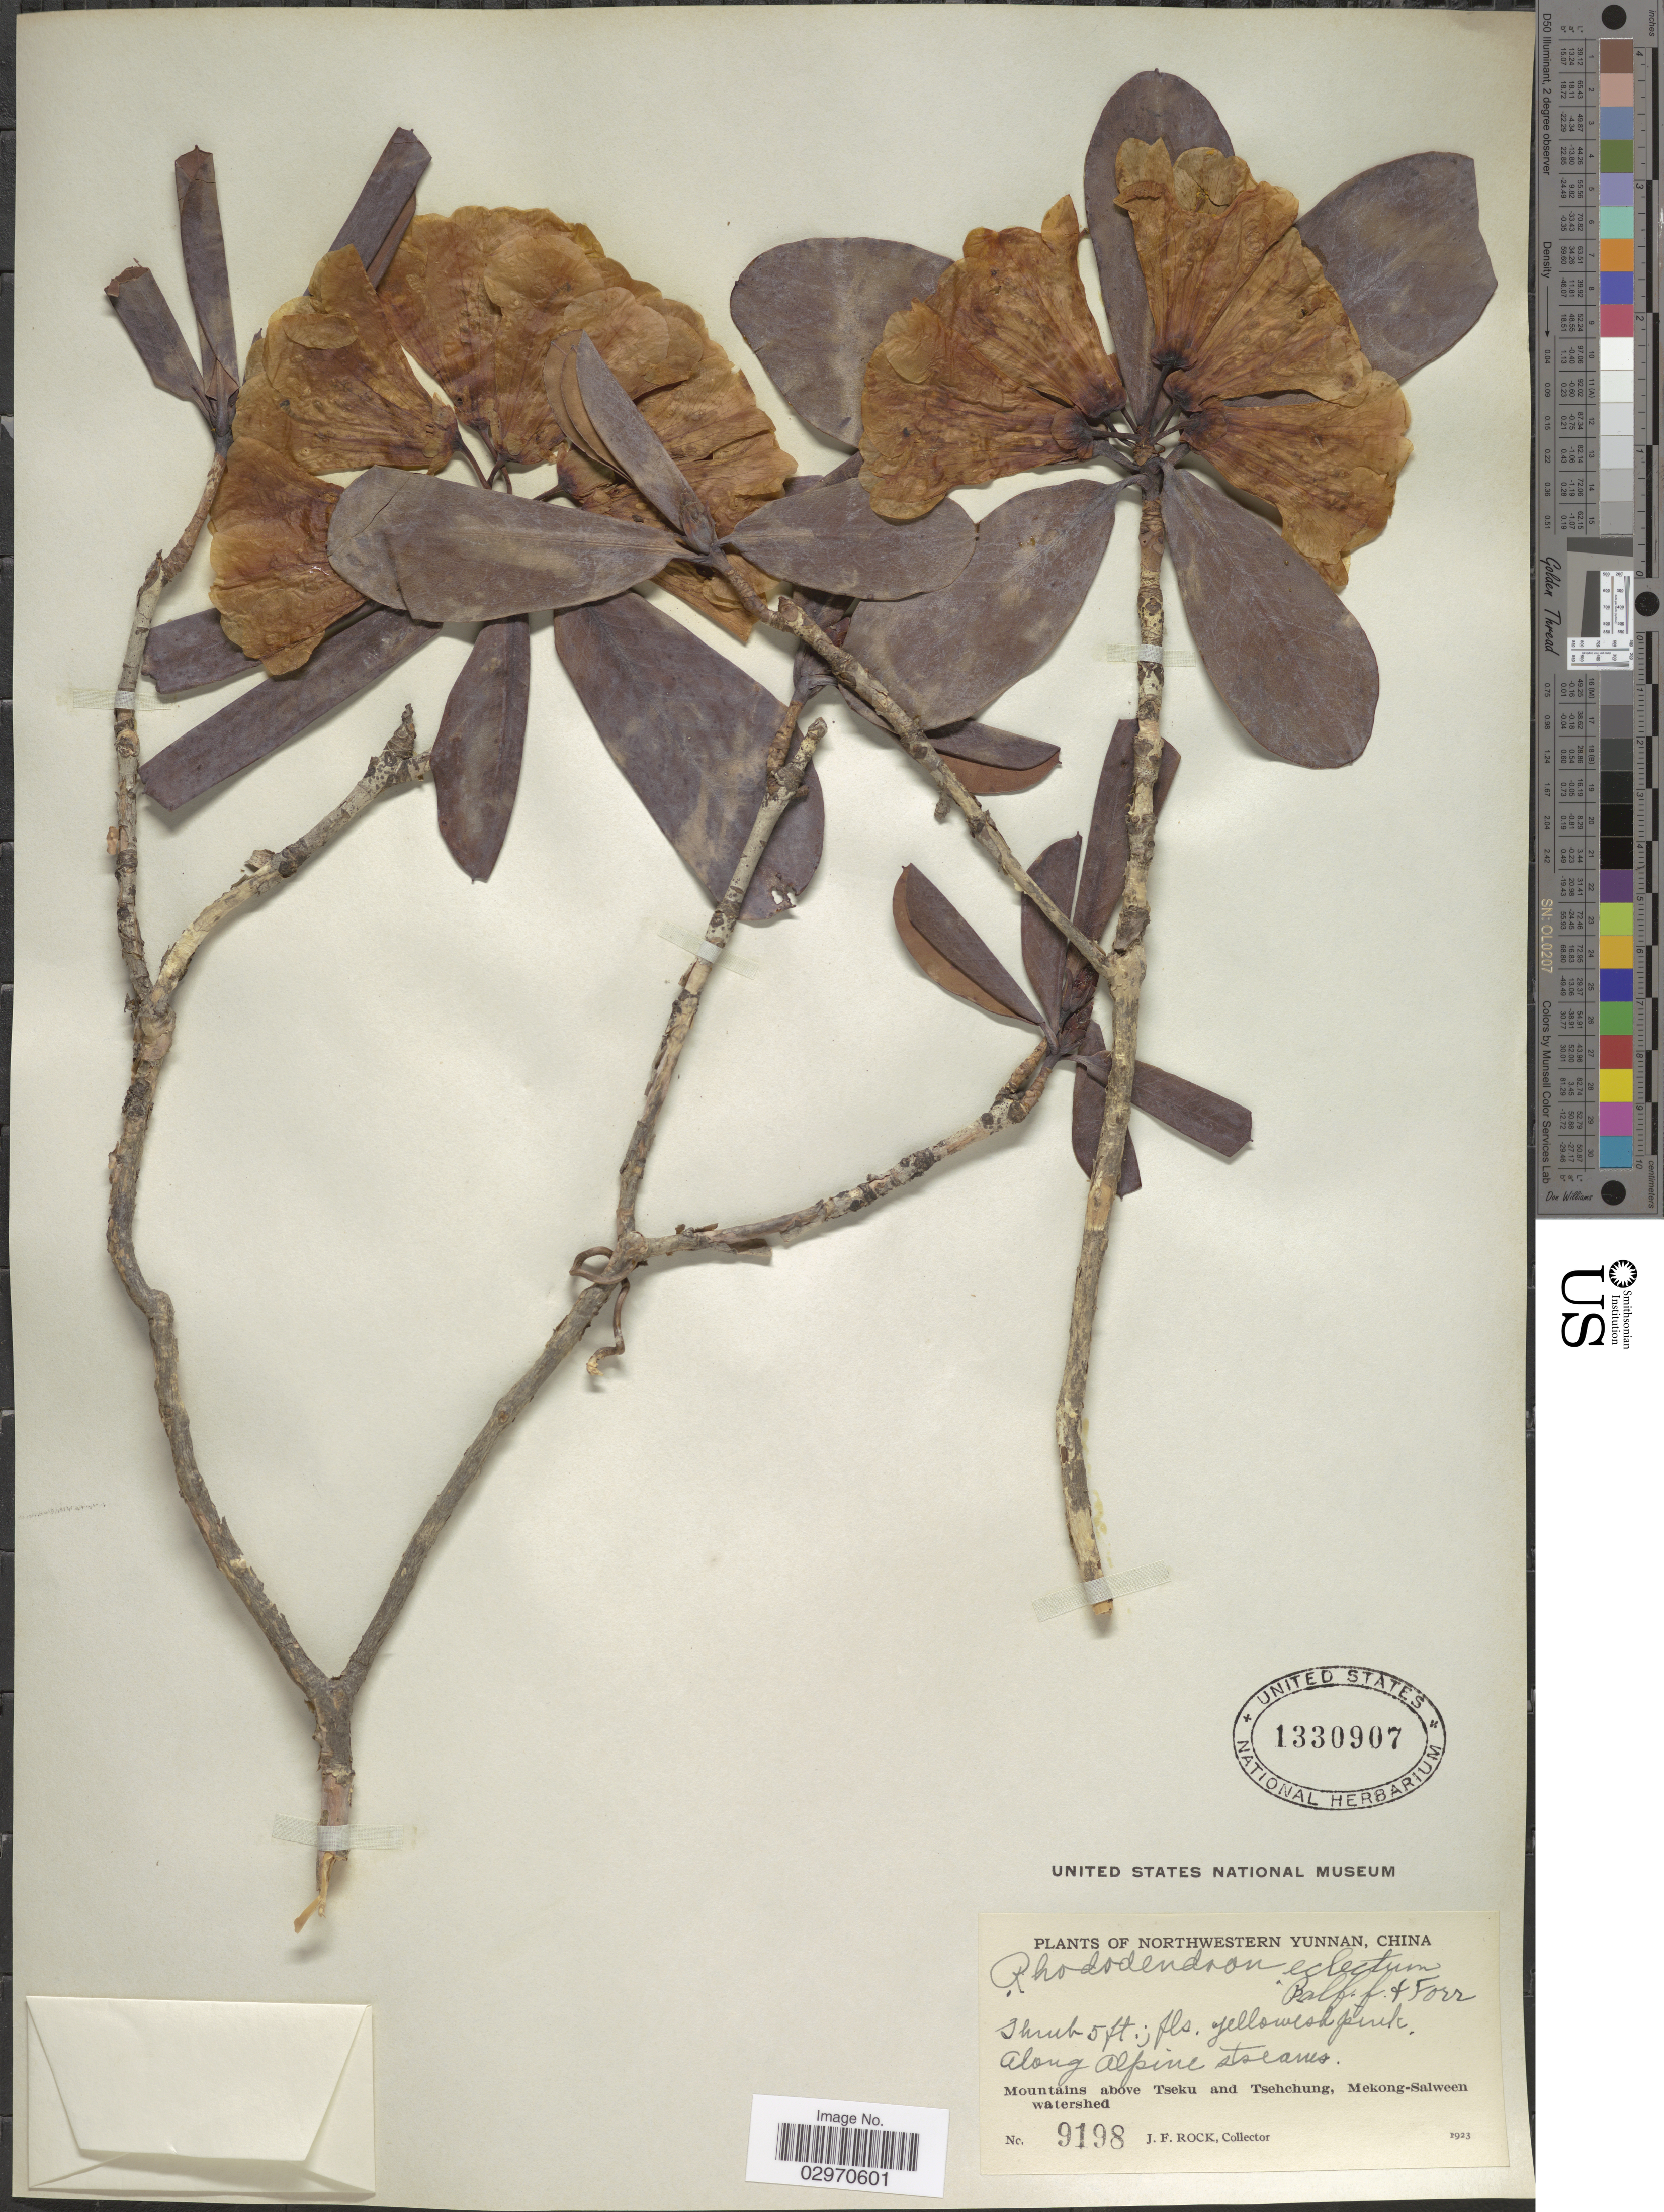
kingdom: Plantae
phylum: Tracheophyta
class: Magnoliopsida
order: Ericales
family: Ericaceae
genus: Rhododendron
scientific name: Rhododendron eclecteum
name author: Balf. f. & Forrest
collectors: J. Rock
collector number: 9198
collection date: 1923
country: China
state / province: Yunnan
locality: Northwestern Yunnan. Along Alpine streams. Mountains above Tseku and Tsehchung, Mekong-Salween watershed.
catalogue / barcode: US 1330907